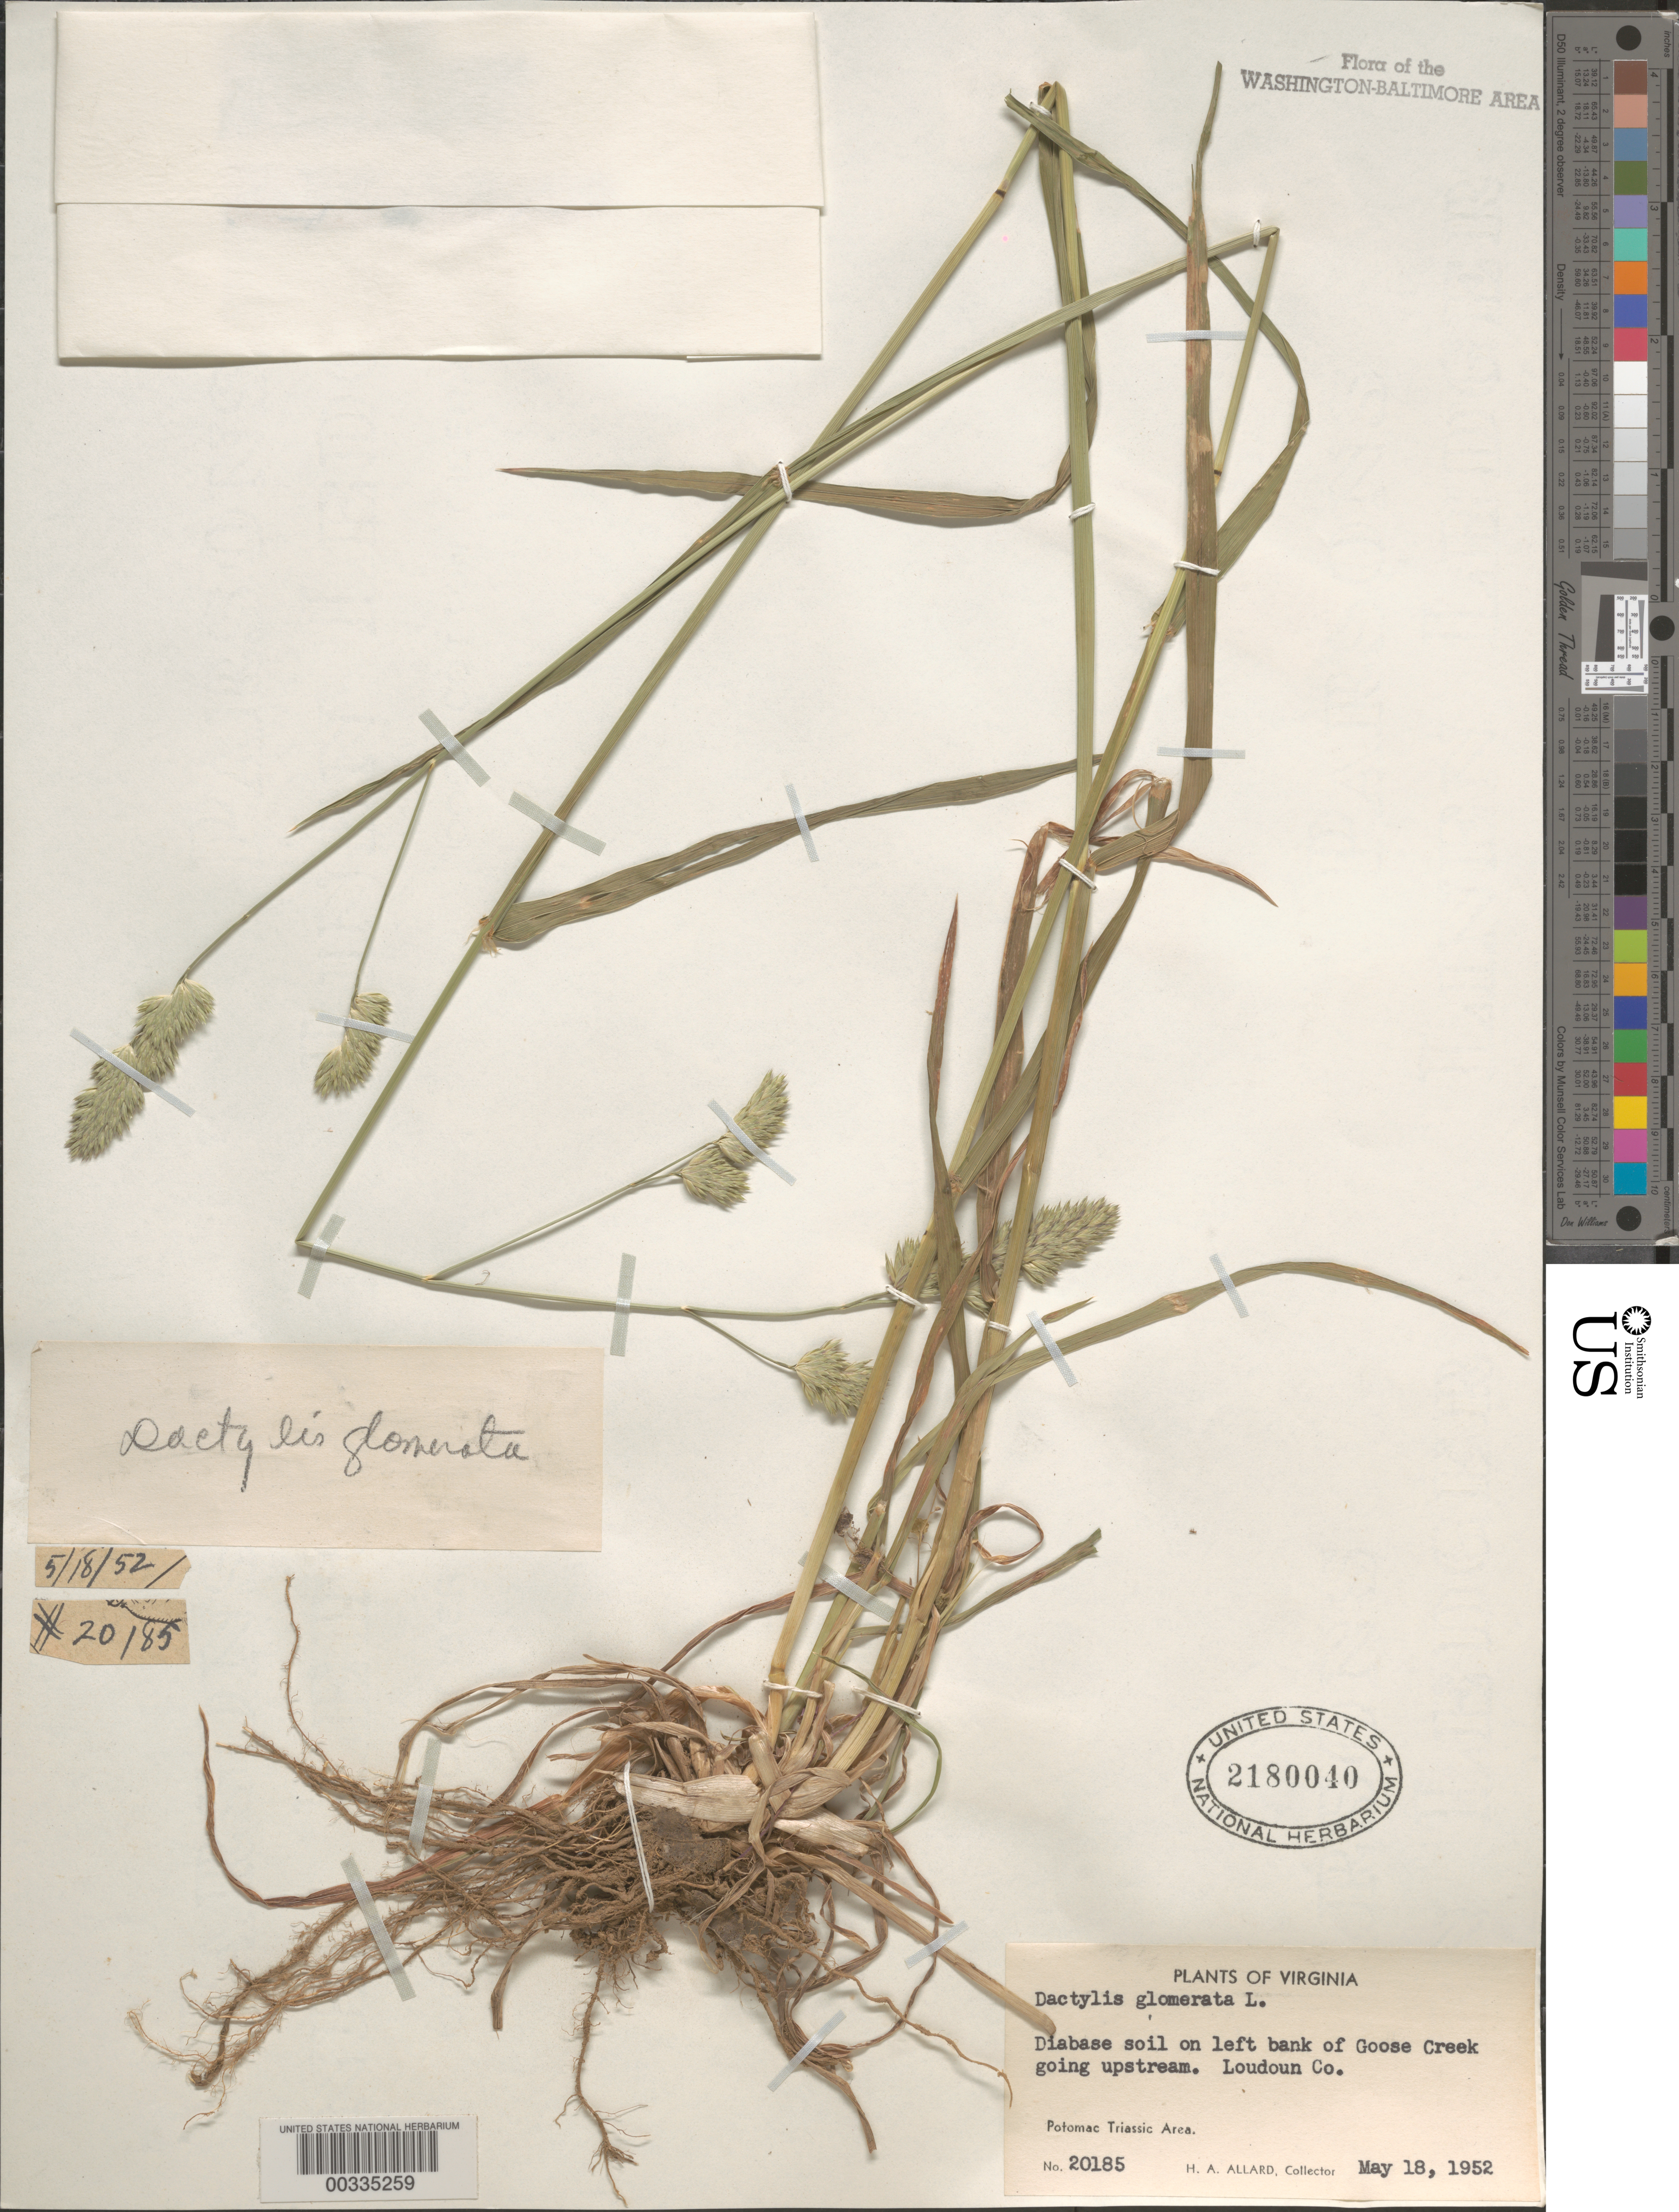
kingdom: Plantae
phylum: Tracheophyta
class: Liliopsida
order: Poales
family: Poaceae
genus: Dactylis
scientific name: Dactylis glomerata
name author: L.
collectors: H. A. Allard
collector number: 20185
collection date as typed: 18 May 1952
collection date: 1952-05-18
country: United States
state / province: Virginia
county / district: Loudoun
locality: Goose Creek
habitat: Diabase soil on bank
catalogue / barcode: US 2180040